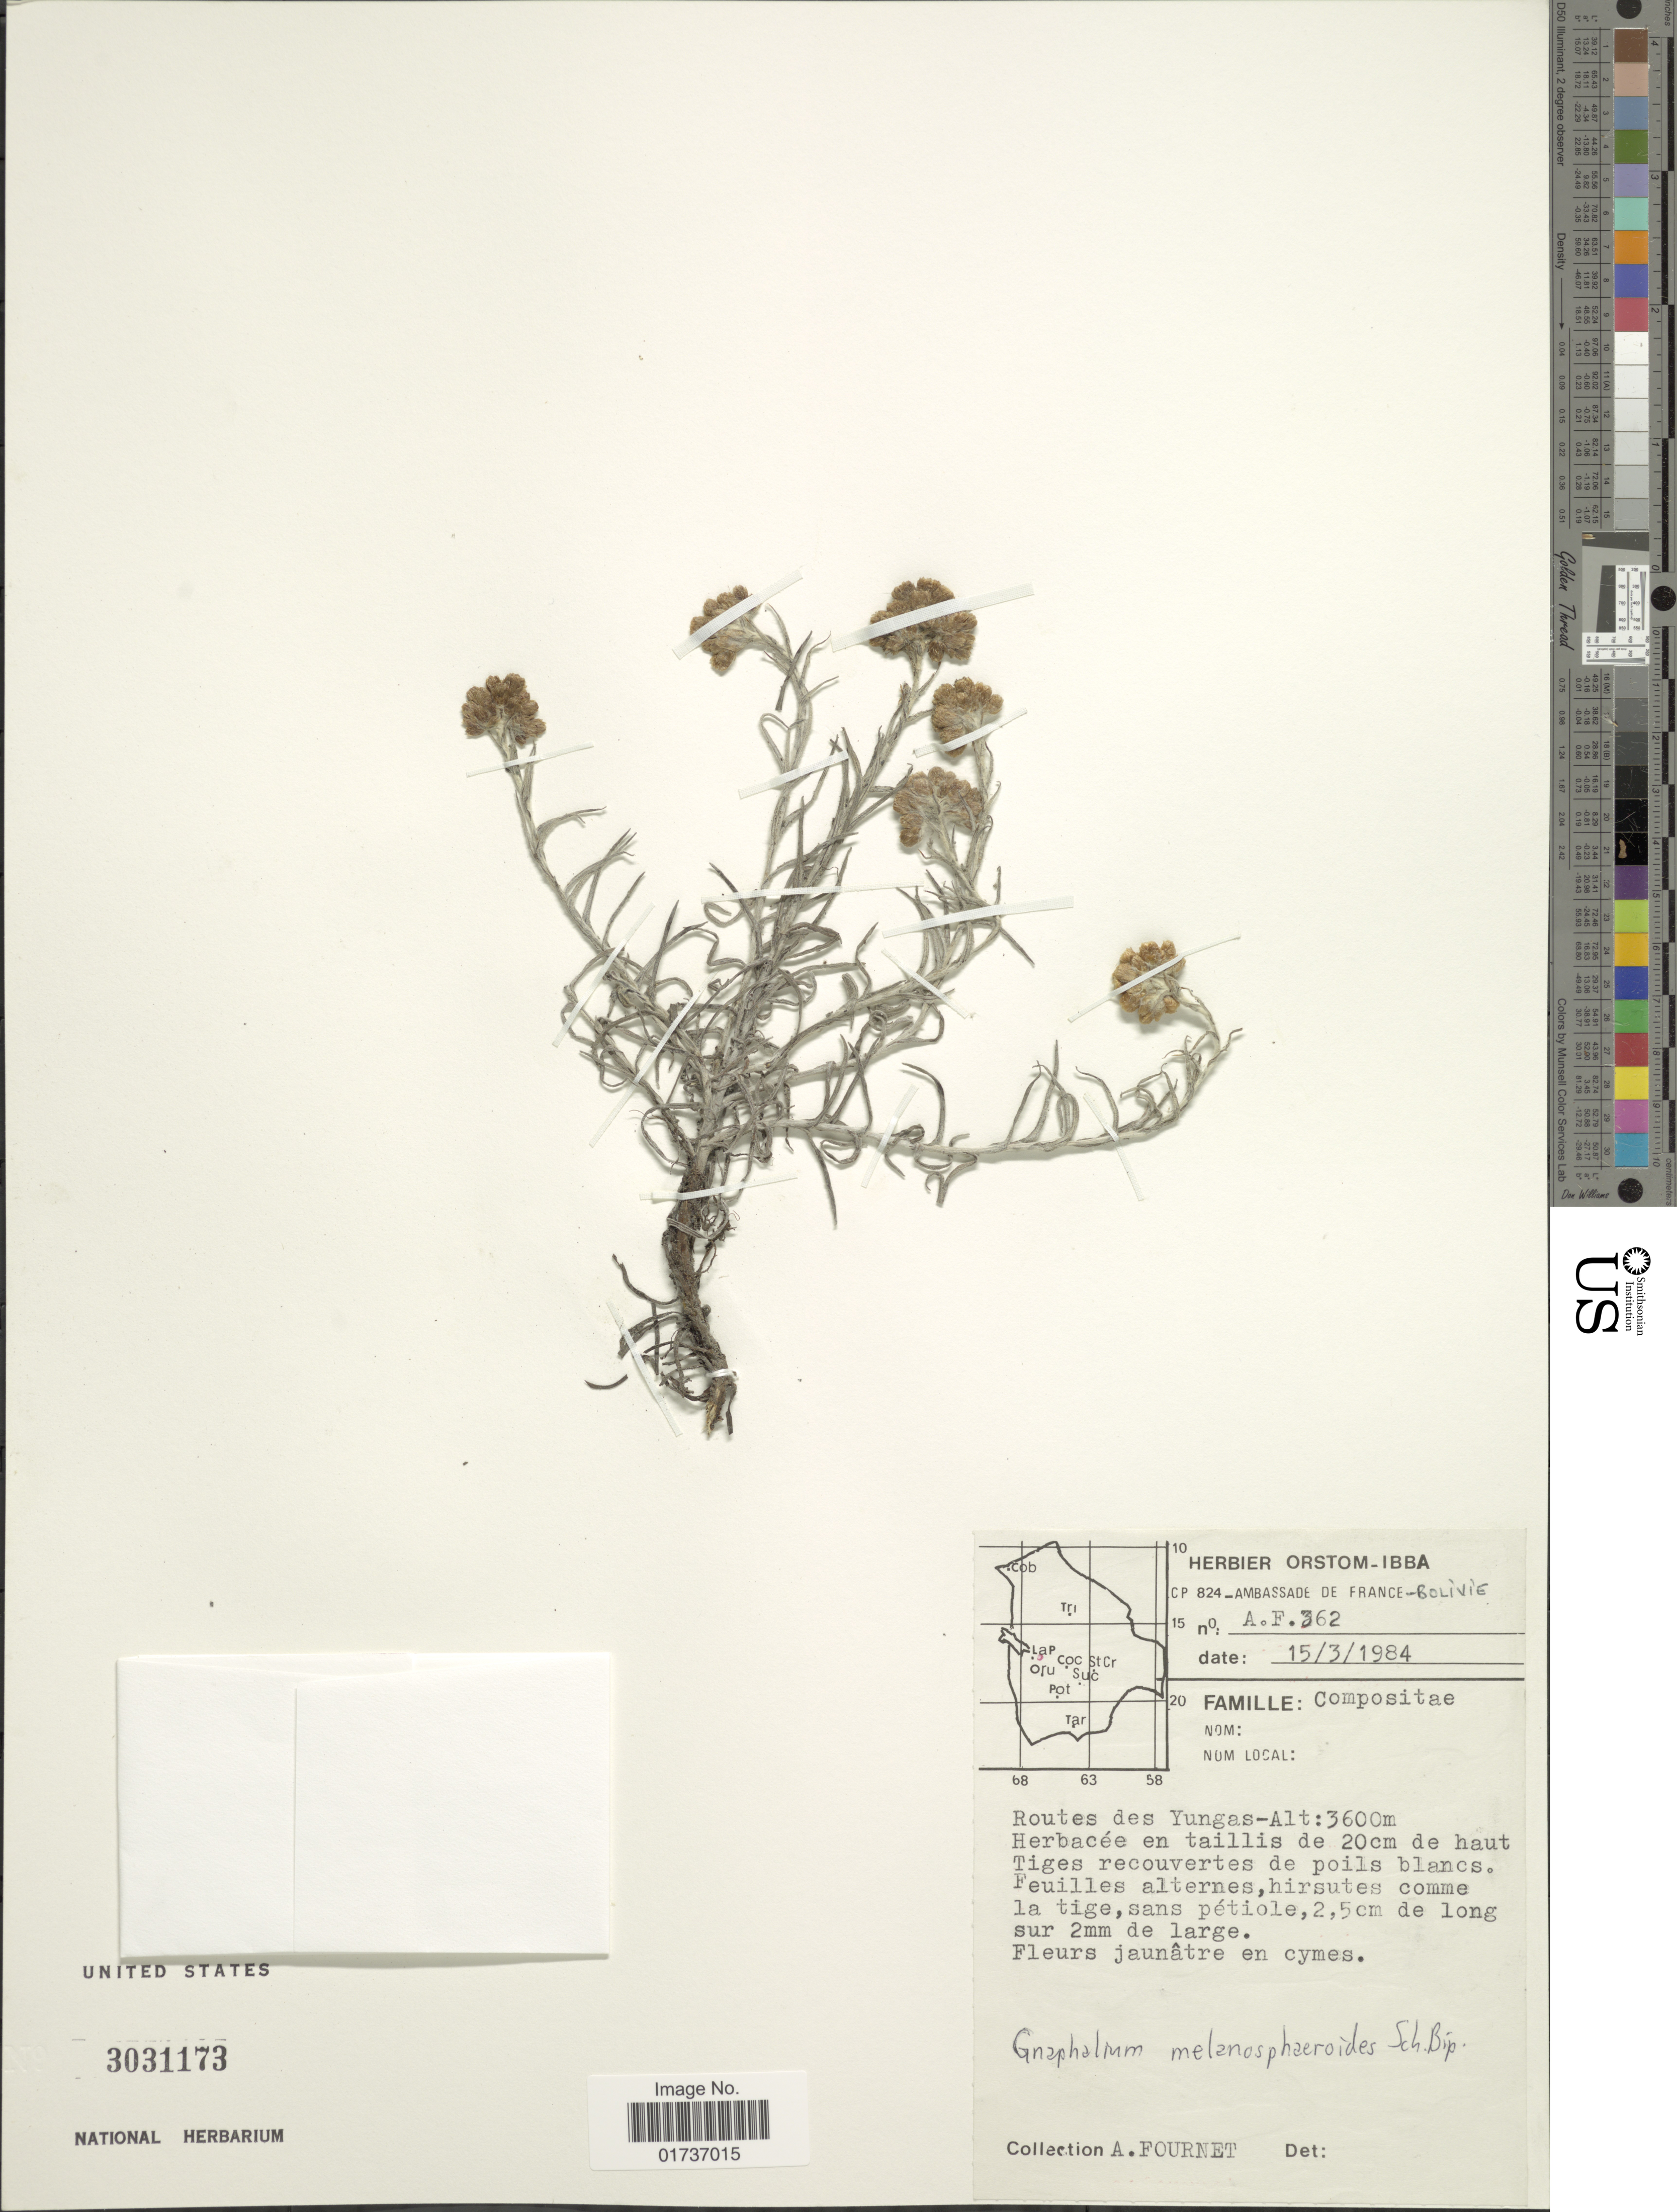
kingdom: Plantae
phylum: Tracheophyta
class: Magnoliopsida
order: Asterales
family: Asteraceae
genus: Gnaphalium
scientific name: Gnaphalium melanosphaeroides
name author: Sch. Bip. & Wedd.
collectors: A. Fournet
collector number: A.F. 362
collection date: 1984-03-15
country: Bolivia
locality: Route des Yungas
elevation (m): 3600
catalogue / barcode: US 3031173